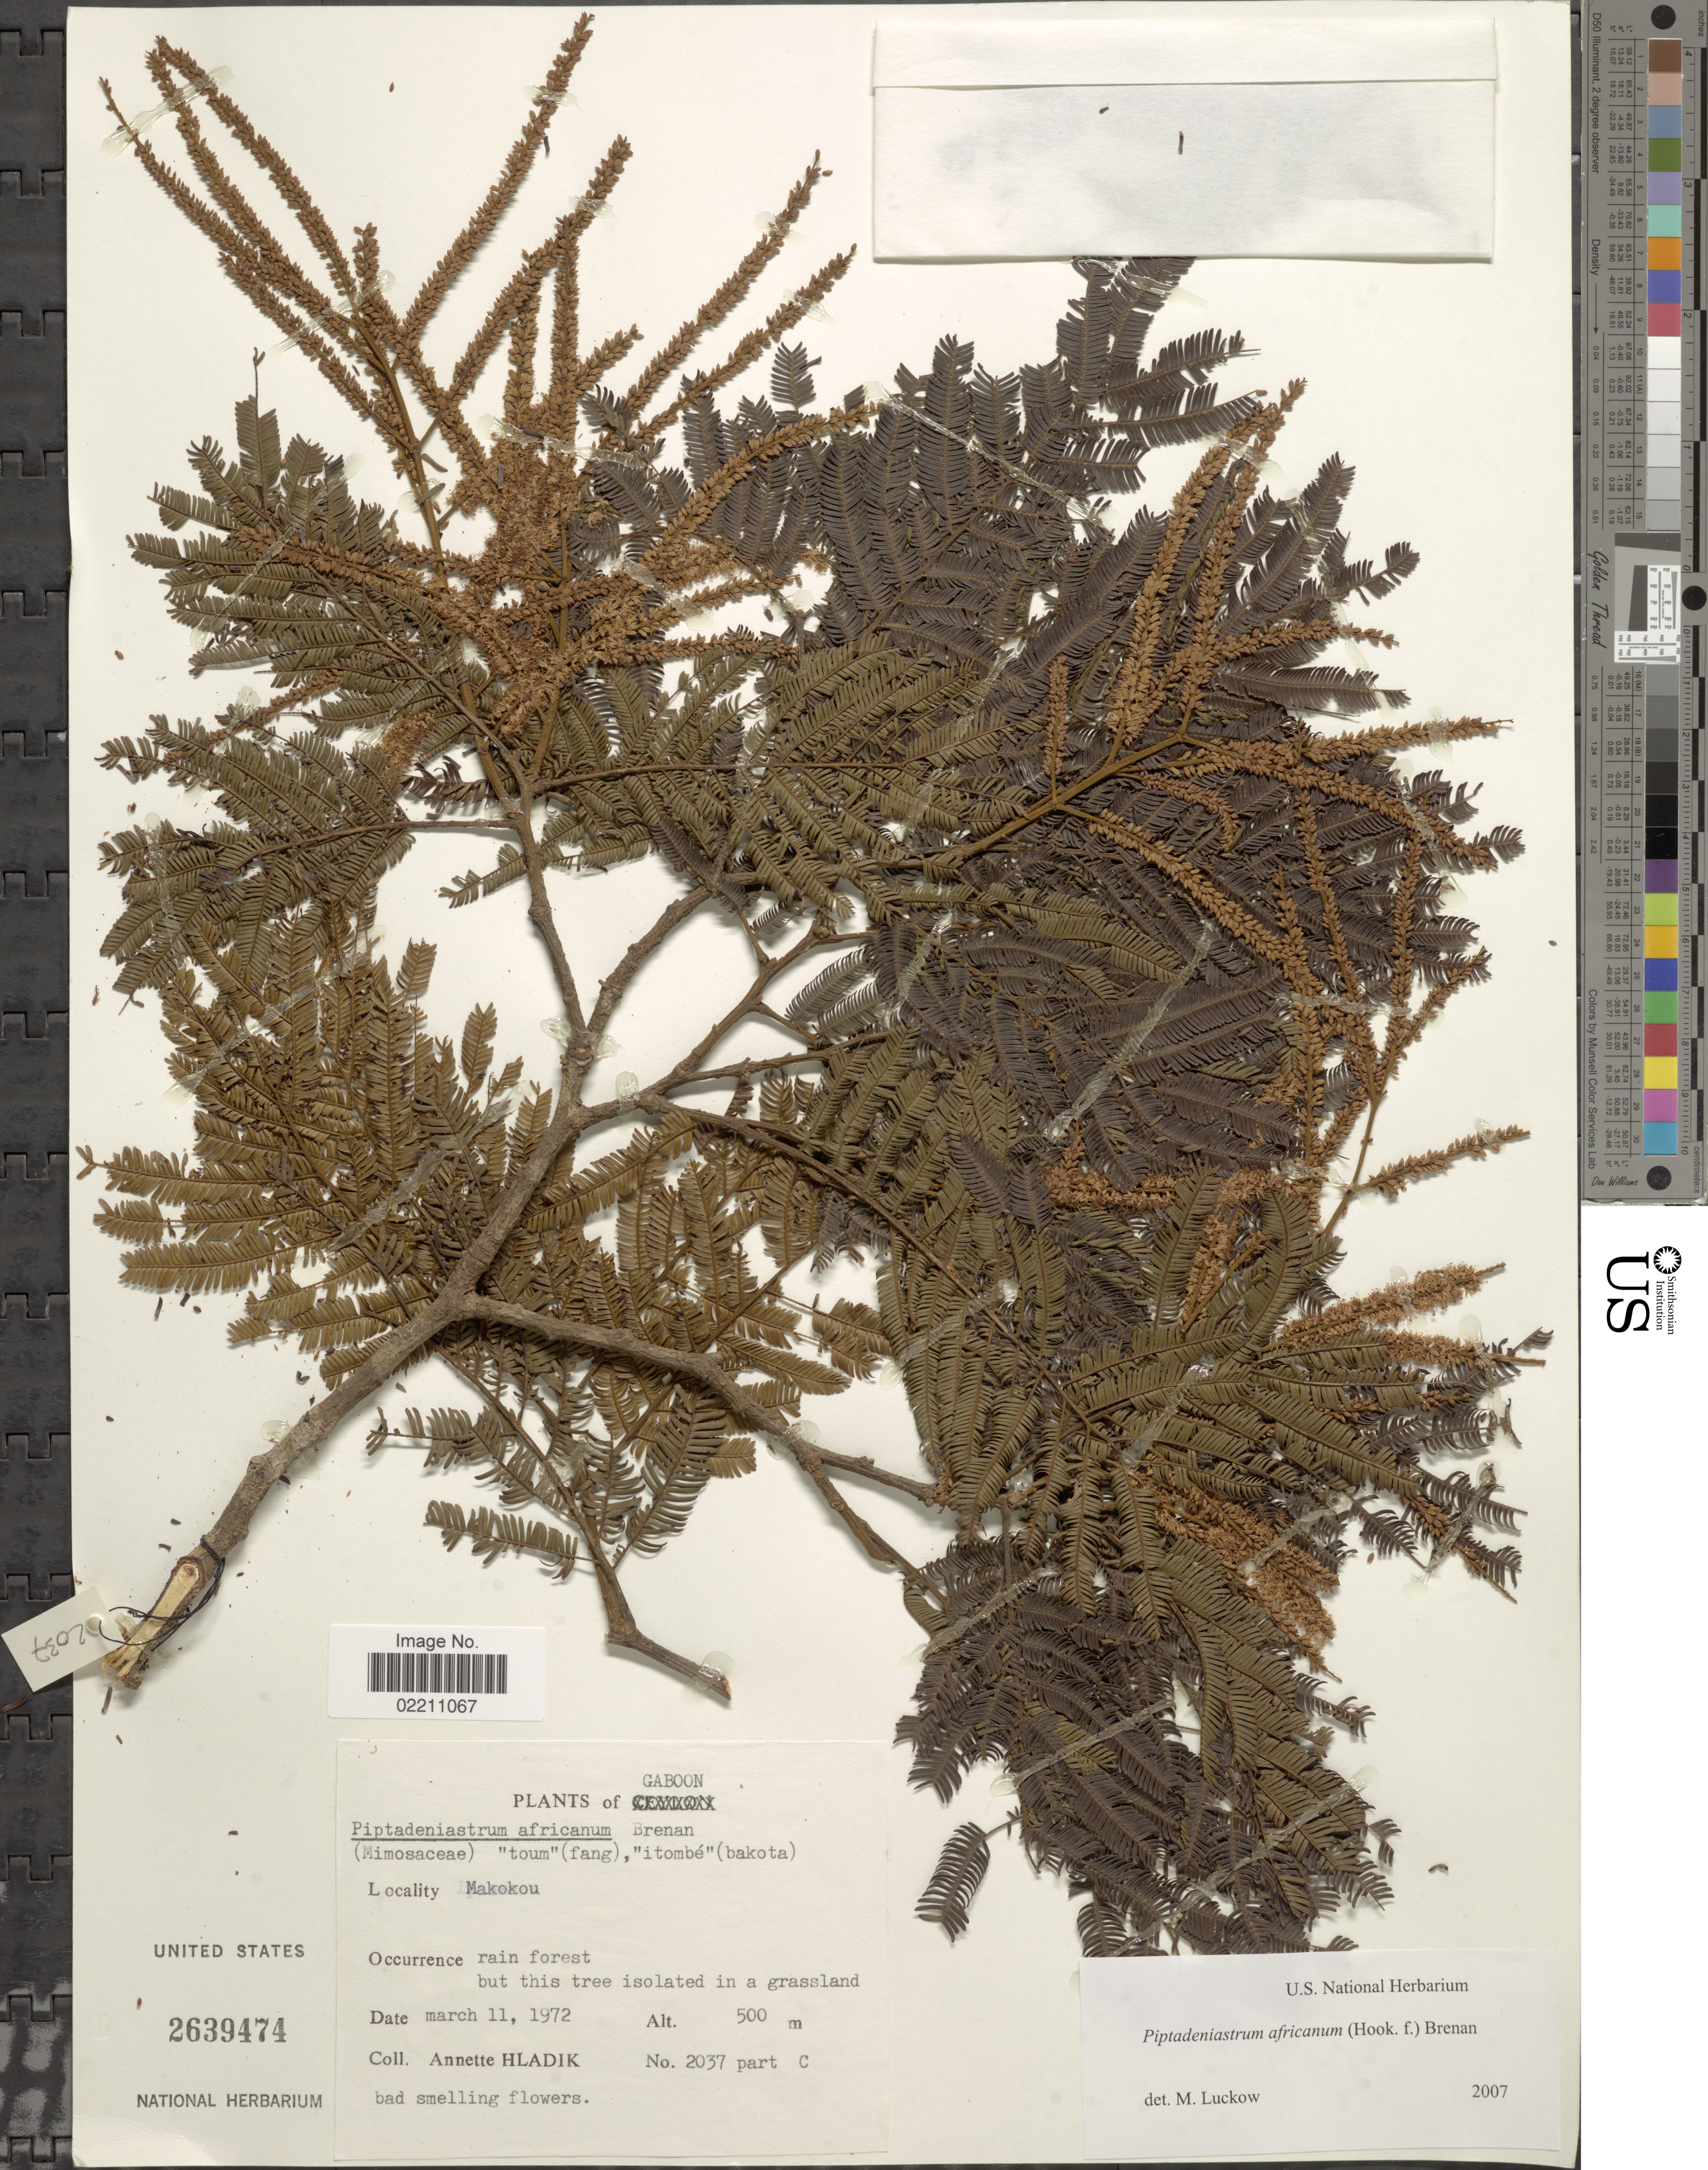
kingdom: Plantae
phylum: Tracheophyta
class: Magnoliopsida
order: Fabales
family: Fabaceae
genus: Piptadeniastrum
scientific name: Piptadeniastrum africanum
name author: (Hook. f.) Brenan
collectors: A. Hladik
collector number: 2037 part C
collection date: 1972-03-11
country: Gabon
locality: Makokou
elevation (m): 500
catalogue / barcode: US 2639474